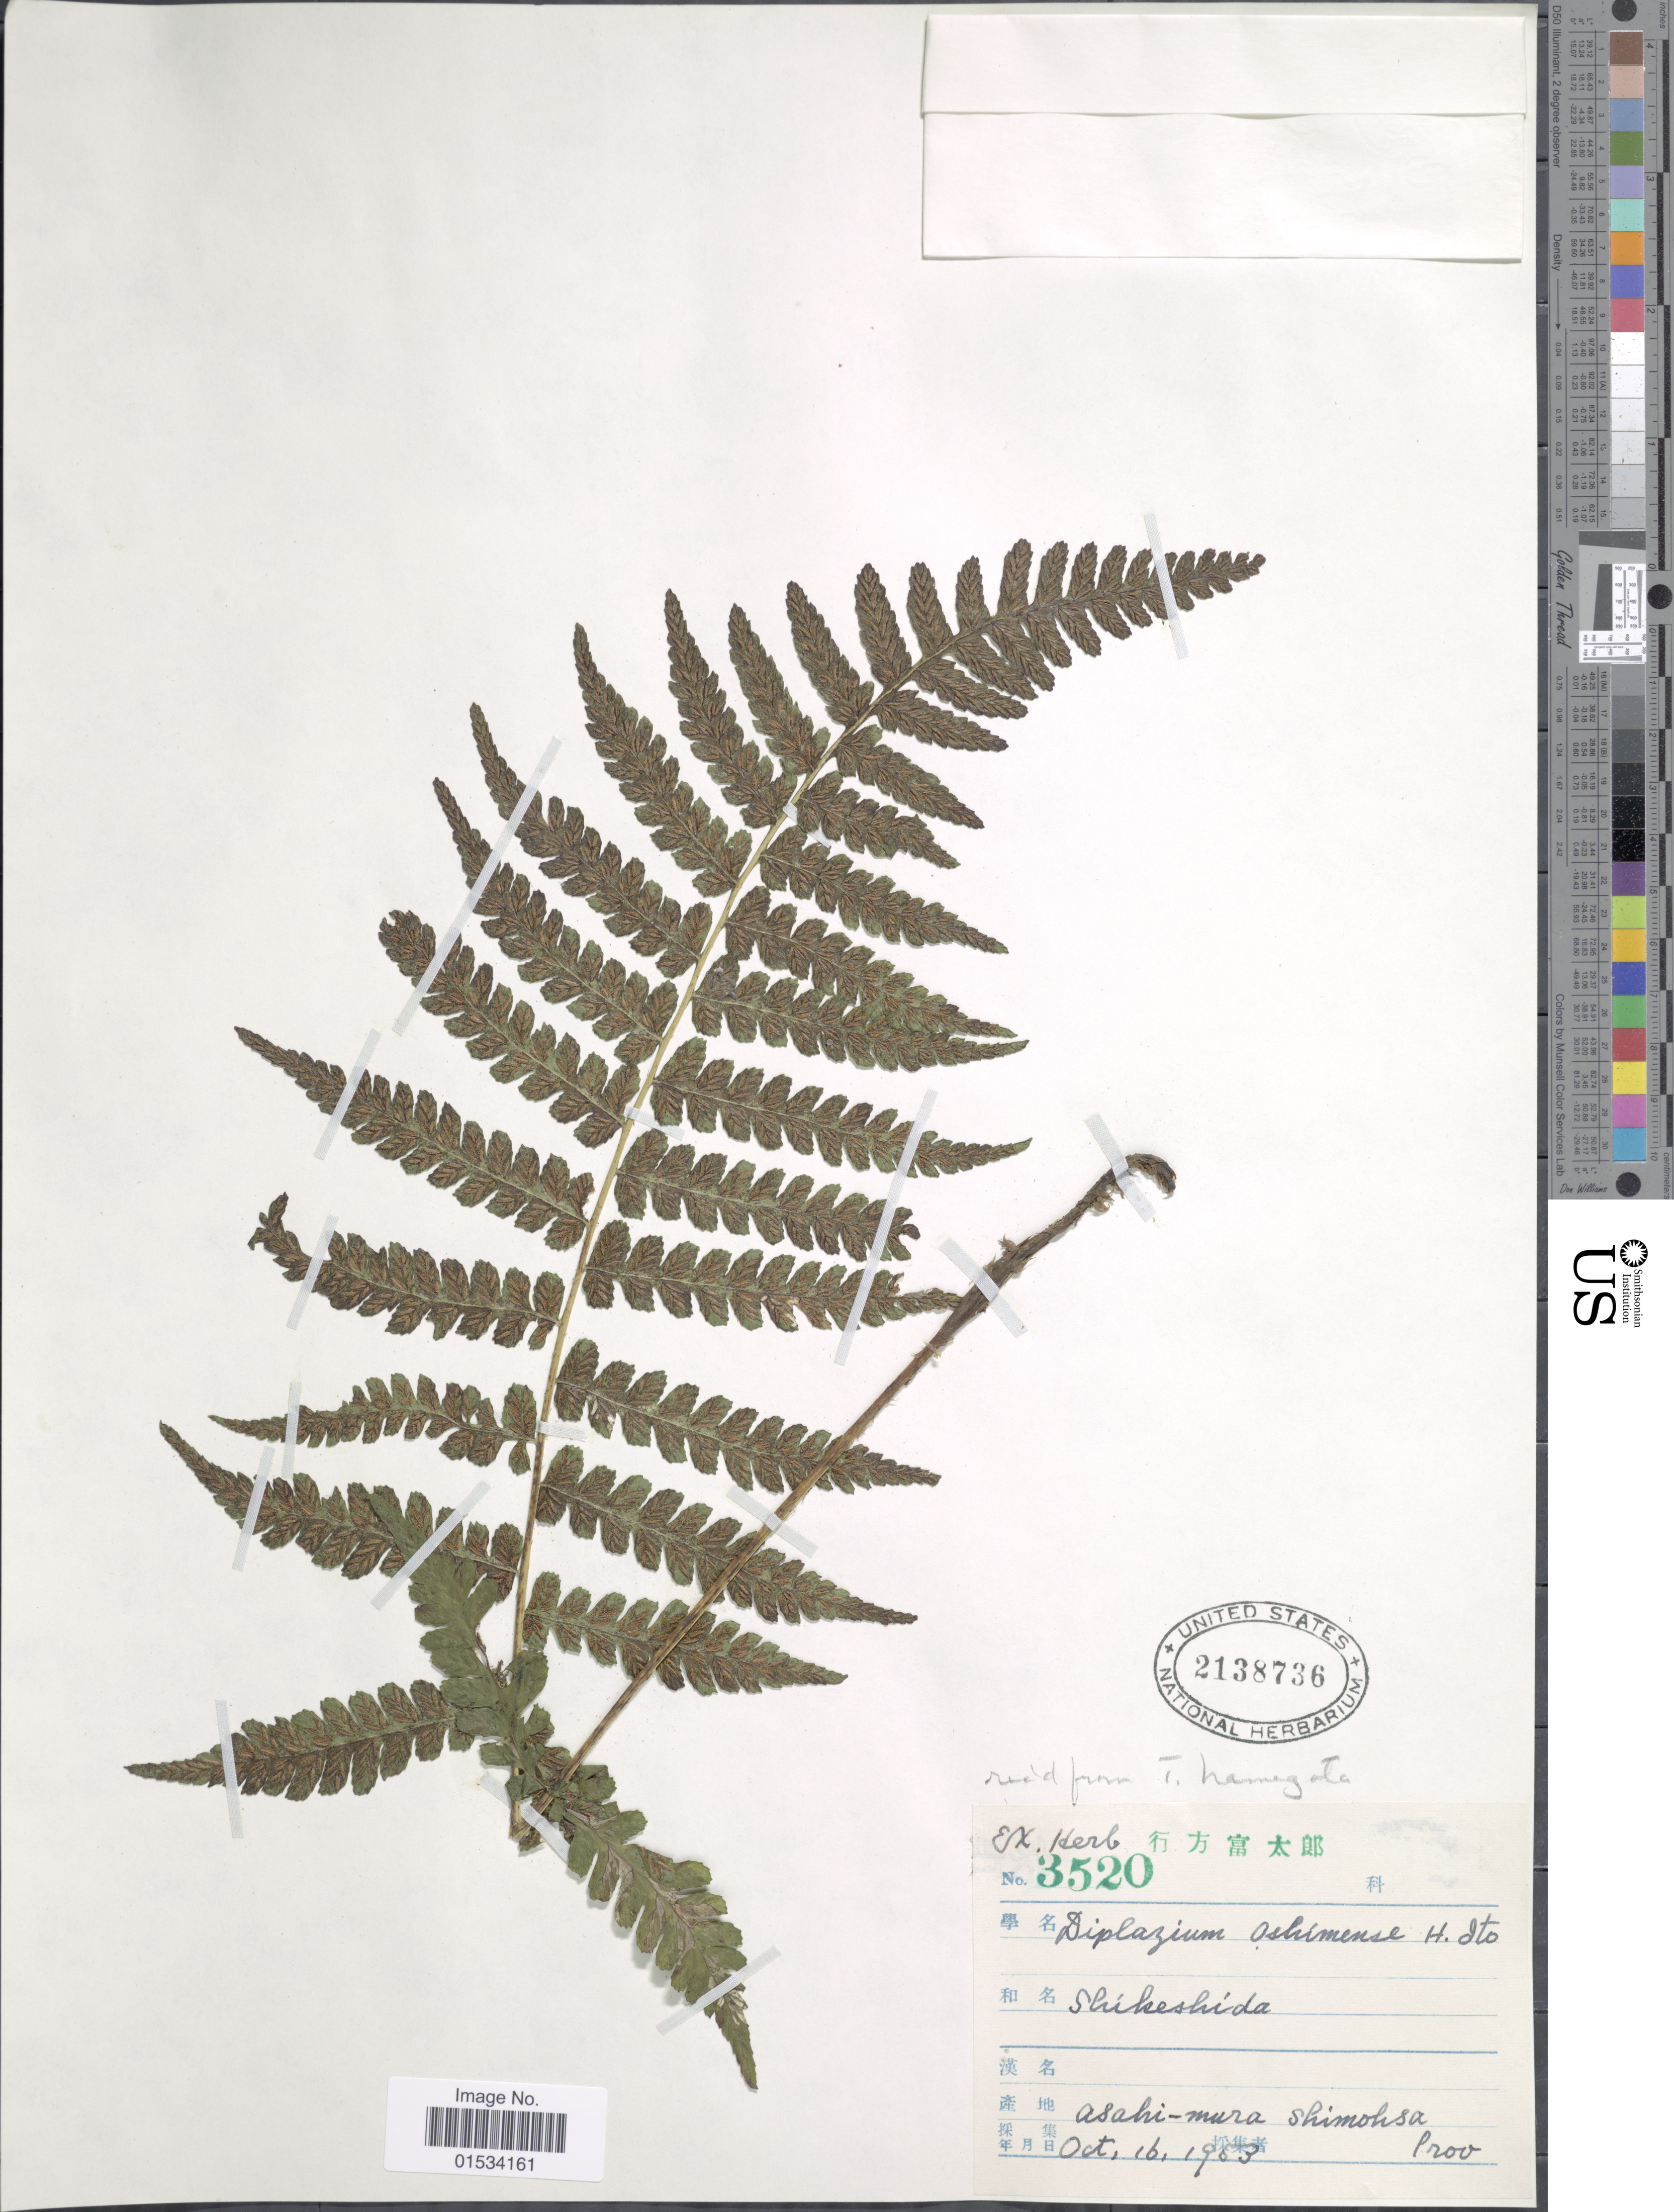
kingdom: Plantae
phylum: Tracheophyta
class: Polypodiopsida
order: Polypodiales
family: Athyriaceae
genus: Diplazium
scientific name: Diplazium oshimense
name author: H. Itô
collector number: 3520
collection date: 1953-10-16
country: Japan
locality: Asahi-mura, Shimohsa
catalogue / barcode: US 2138736